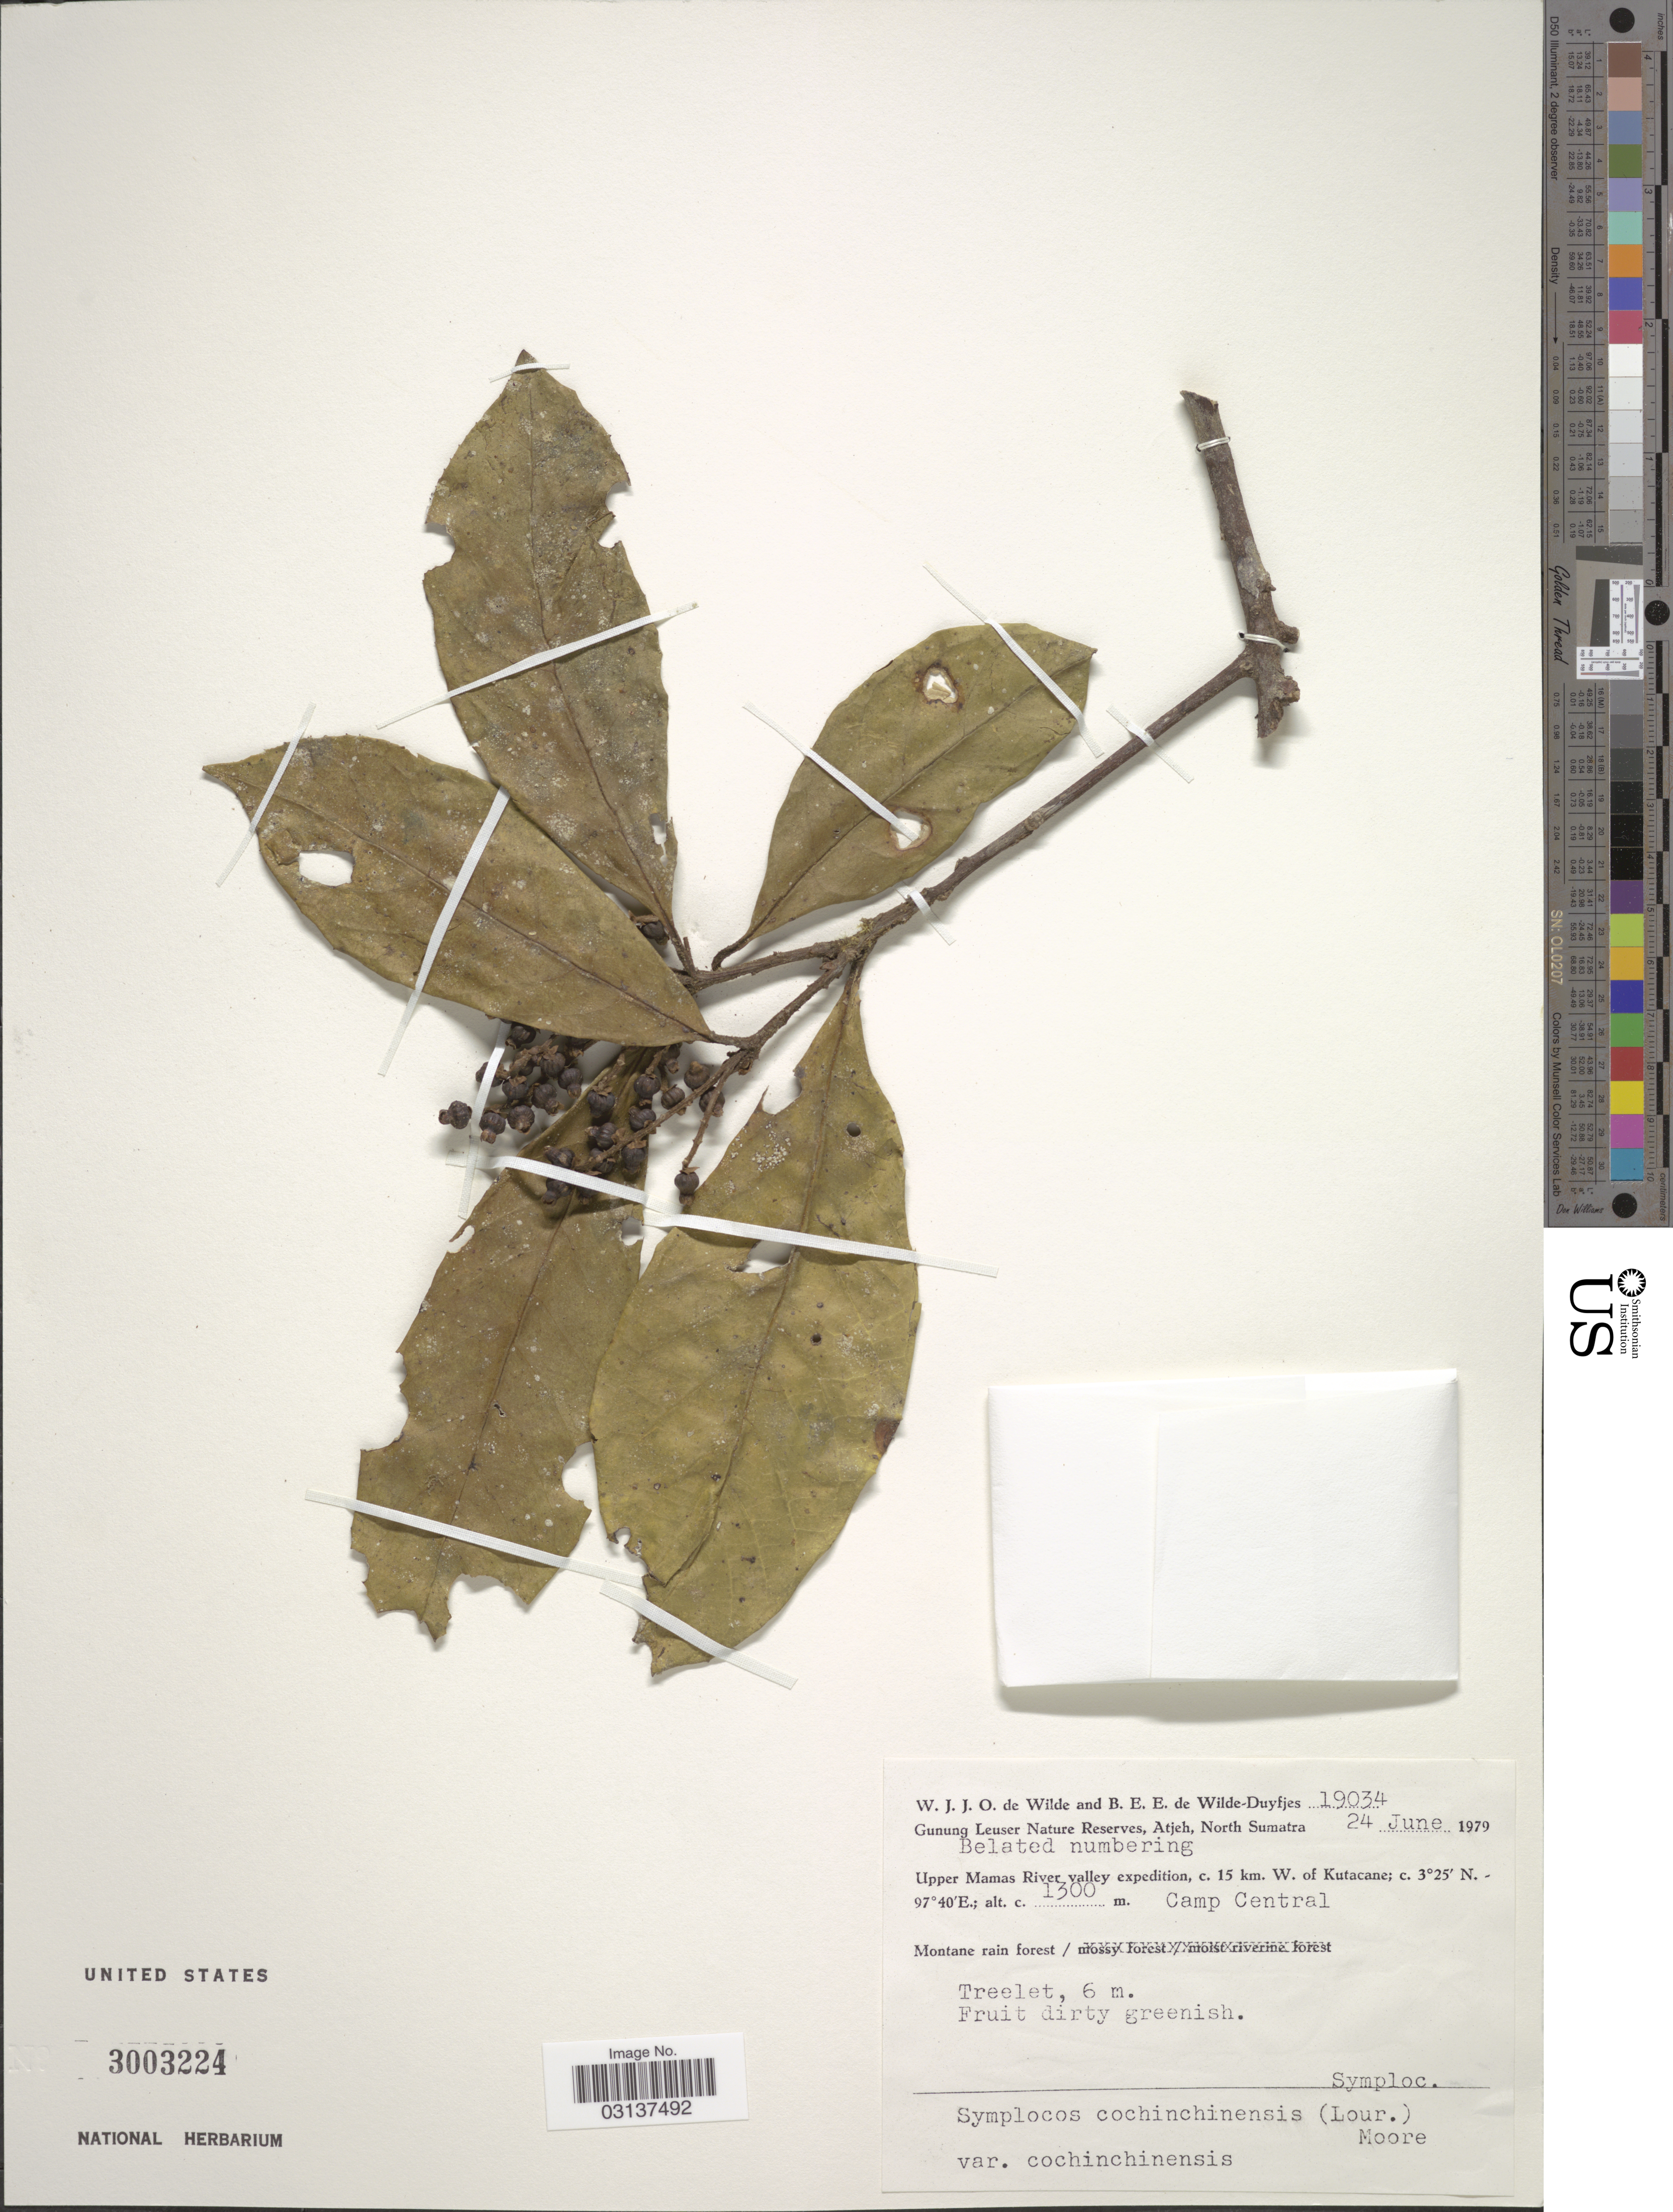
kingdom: Plantae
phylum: Tracheophyta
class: Magnoliopsida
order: Ericales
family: Symplocaceae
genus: Symplocos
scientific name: Symplocos cochinchinensis subsp. cochinchinensis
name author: (Lour.) S. Moore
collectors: W. J. de Wilde & B. E. de Wilde-Duyfjes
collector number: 19034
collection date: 1979-06-24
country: Indonesia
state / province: Sumatra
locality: Gunung Leuser Nature Reserve, Atjeh, North Sumatra. Upper Mamas River Valley, c. 15 km. W. of Kutacane. Camp Central.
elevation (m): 1300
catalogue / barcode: US 3003224